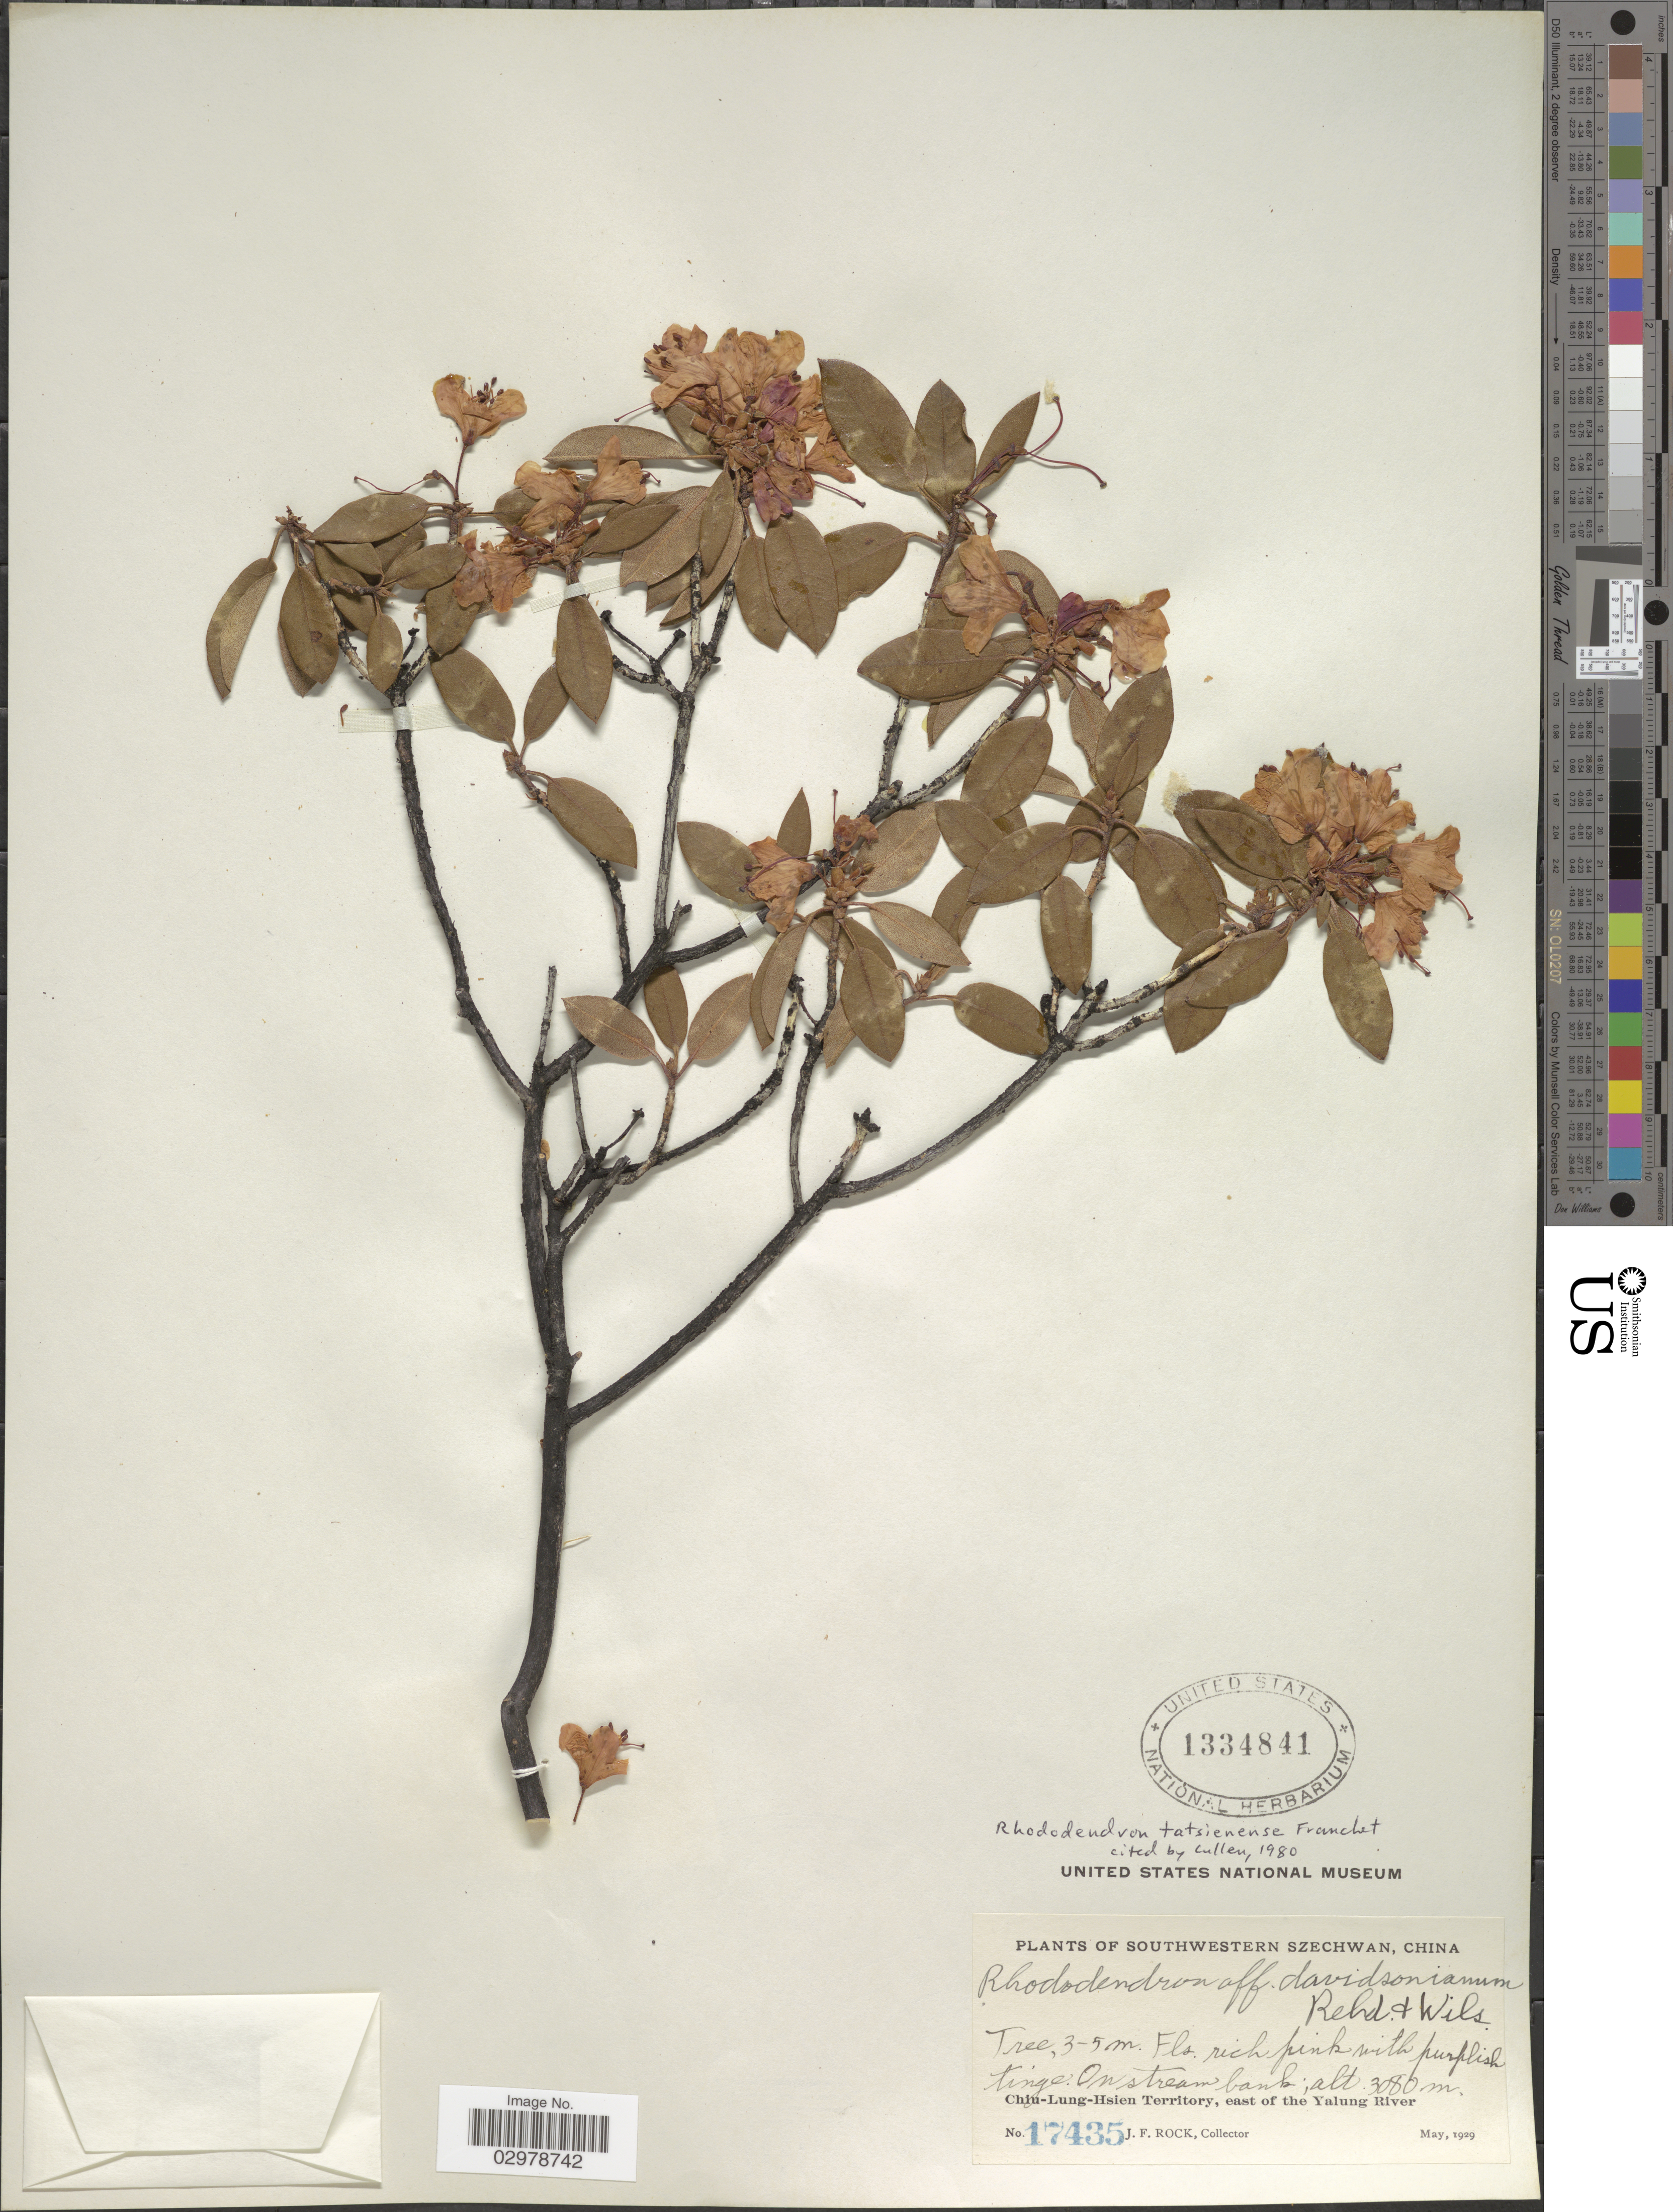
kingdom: Plantae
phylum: Tracheophyta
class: Magnoliopsida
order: Ericales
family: Ericaceae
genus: Rhododendron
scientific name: Rhododendron tatsienense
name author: Franch.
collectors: J. Rock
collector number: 17435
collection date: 1929-05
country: China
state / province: Sichuan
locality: Southwestern Szechwan. Chiu-Lung-Hsien Territory, east of the Yalung River.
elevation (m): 3080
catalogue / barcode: US 1334841